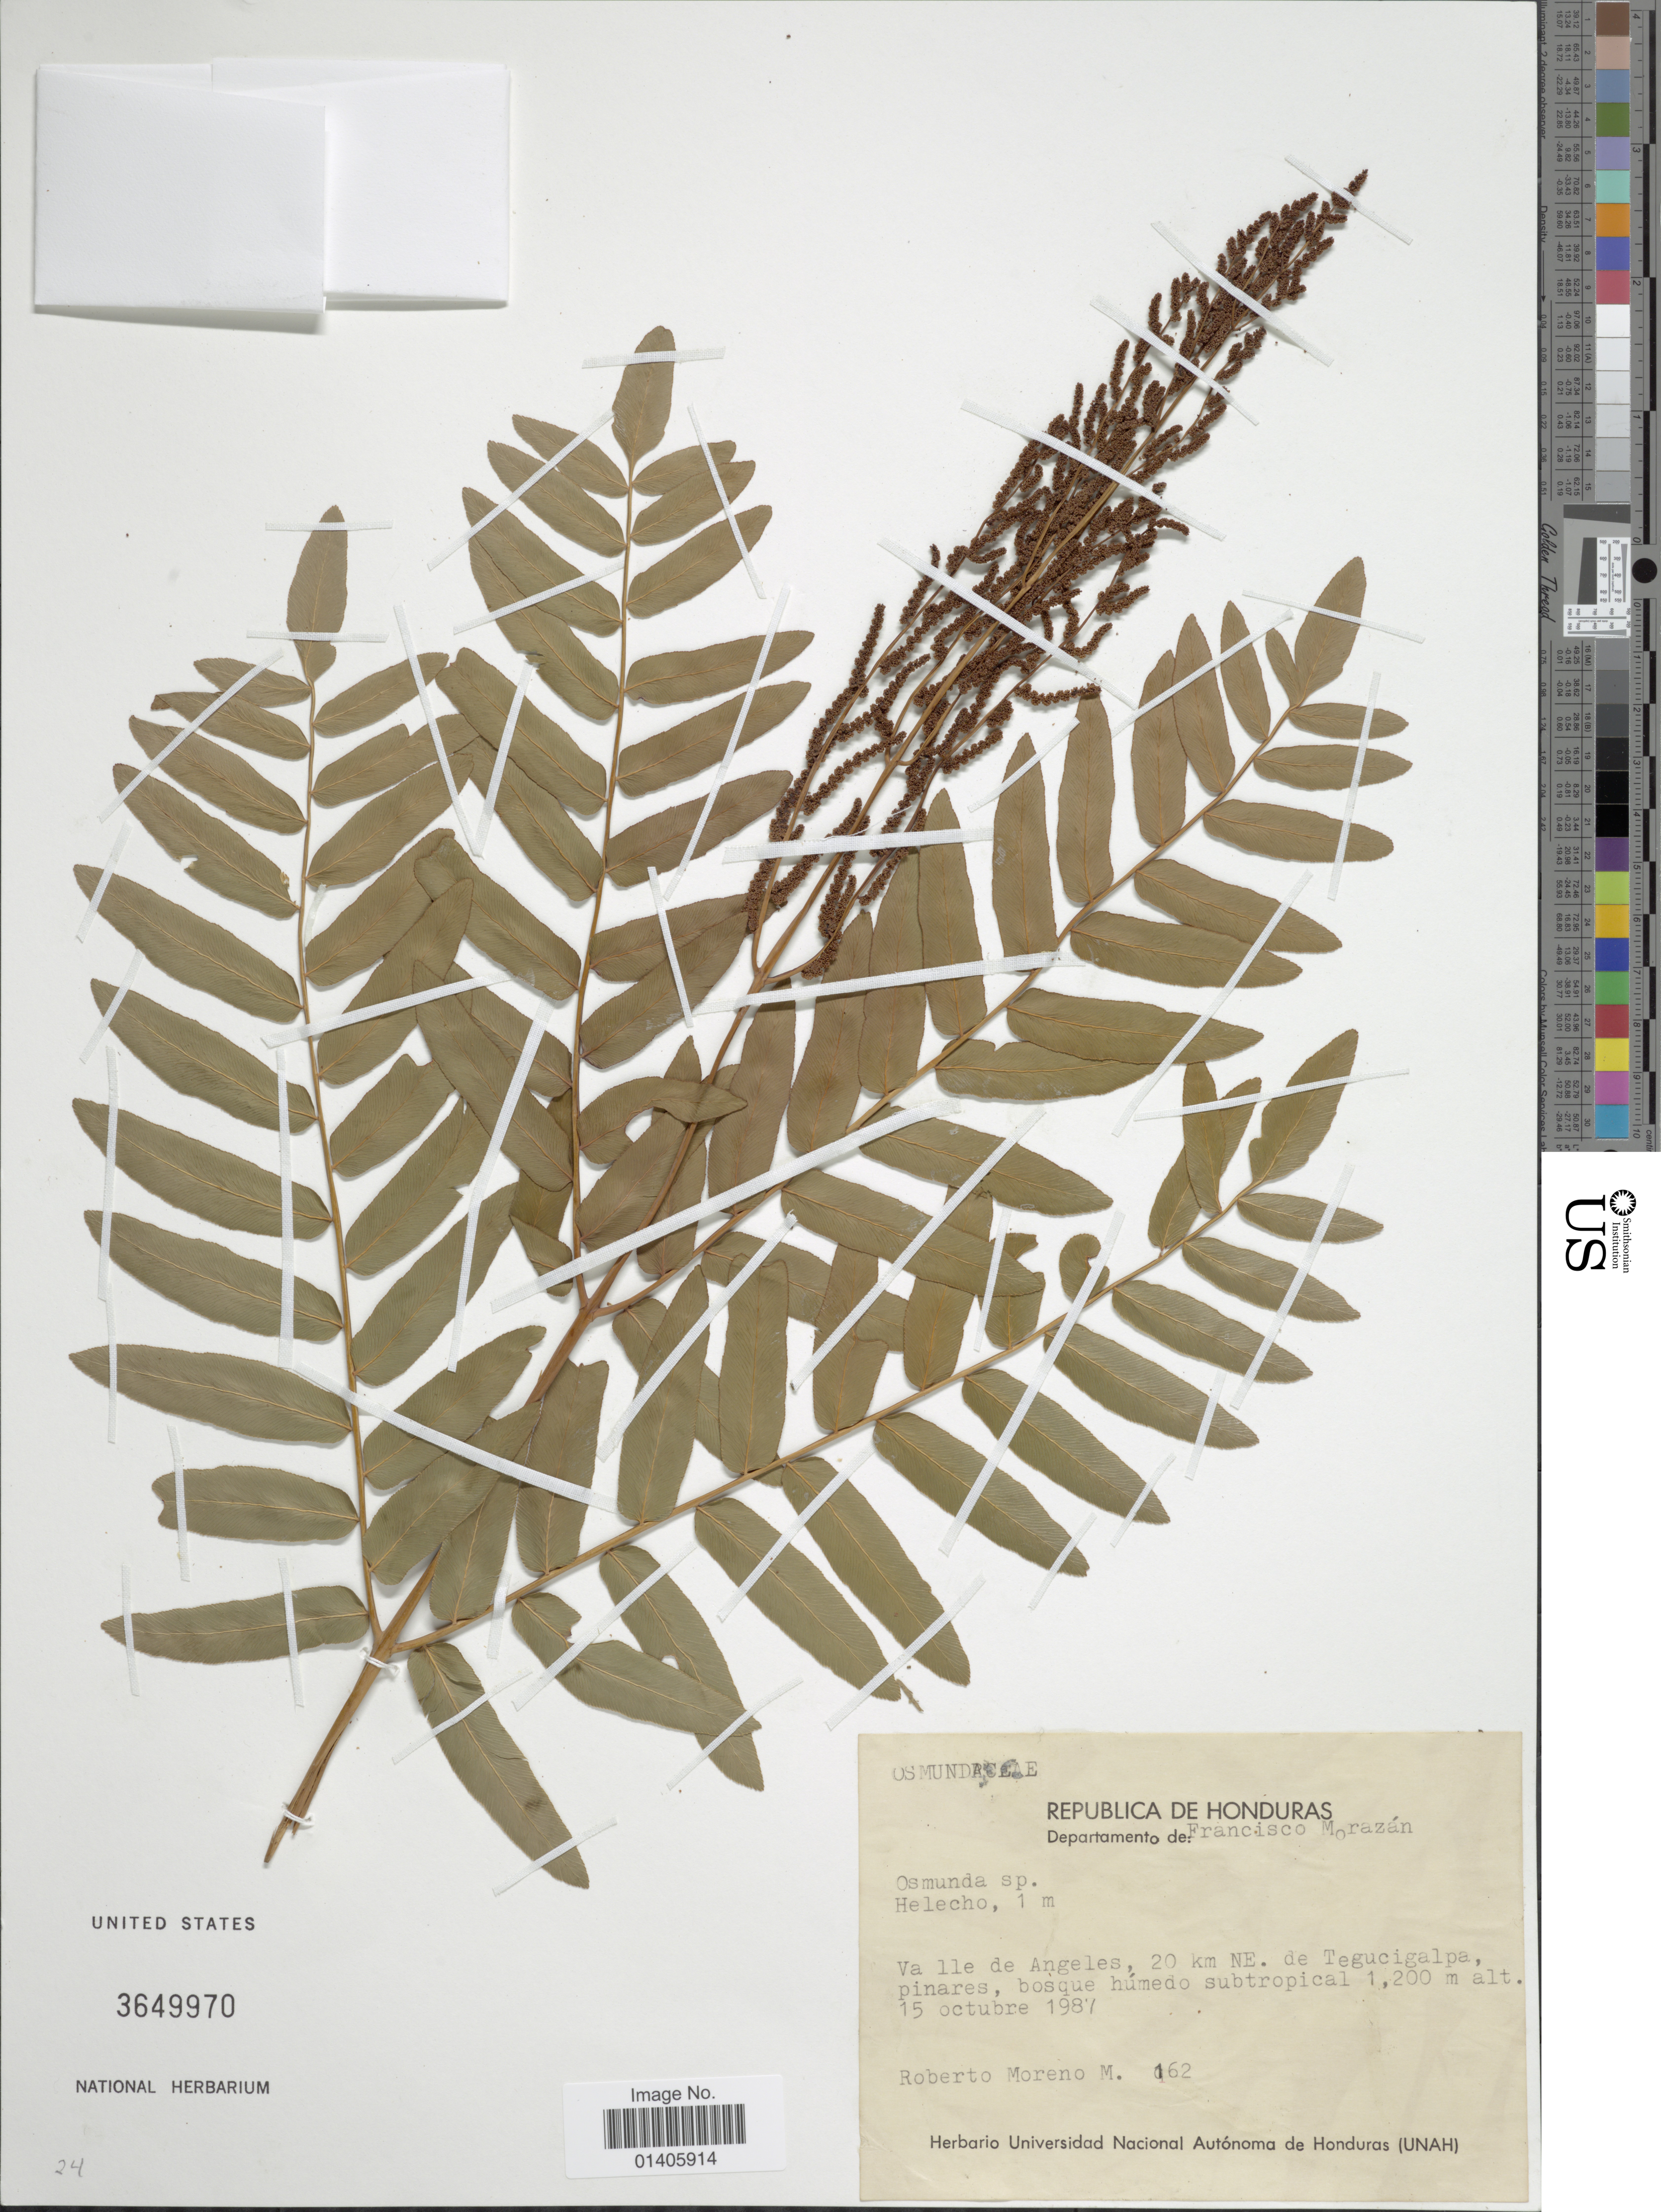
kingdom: Plantae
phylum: Tracheophyta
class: Polypodiopsida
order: Osmundales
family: Osmundaceae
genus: Osmunda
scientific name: Osmunda regalis var. spectabilis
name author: (Willd.) A. Gray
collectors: R. Moreno M.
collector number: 162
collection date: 1987-10-15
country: Honduras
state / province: Fco. Morazán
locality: Republica de Honduras, Va lle de Angeles, 20 km NE de Tegucigalpa, pinares, bosque húmedo subtropical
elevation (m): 1200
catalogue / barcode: US 3649970